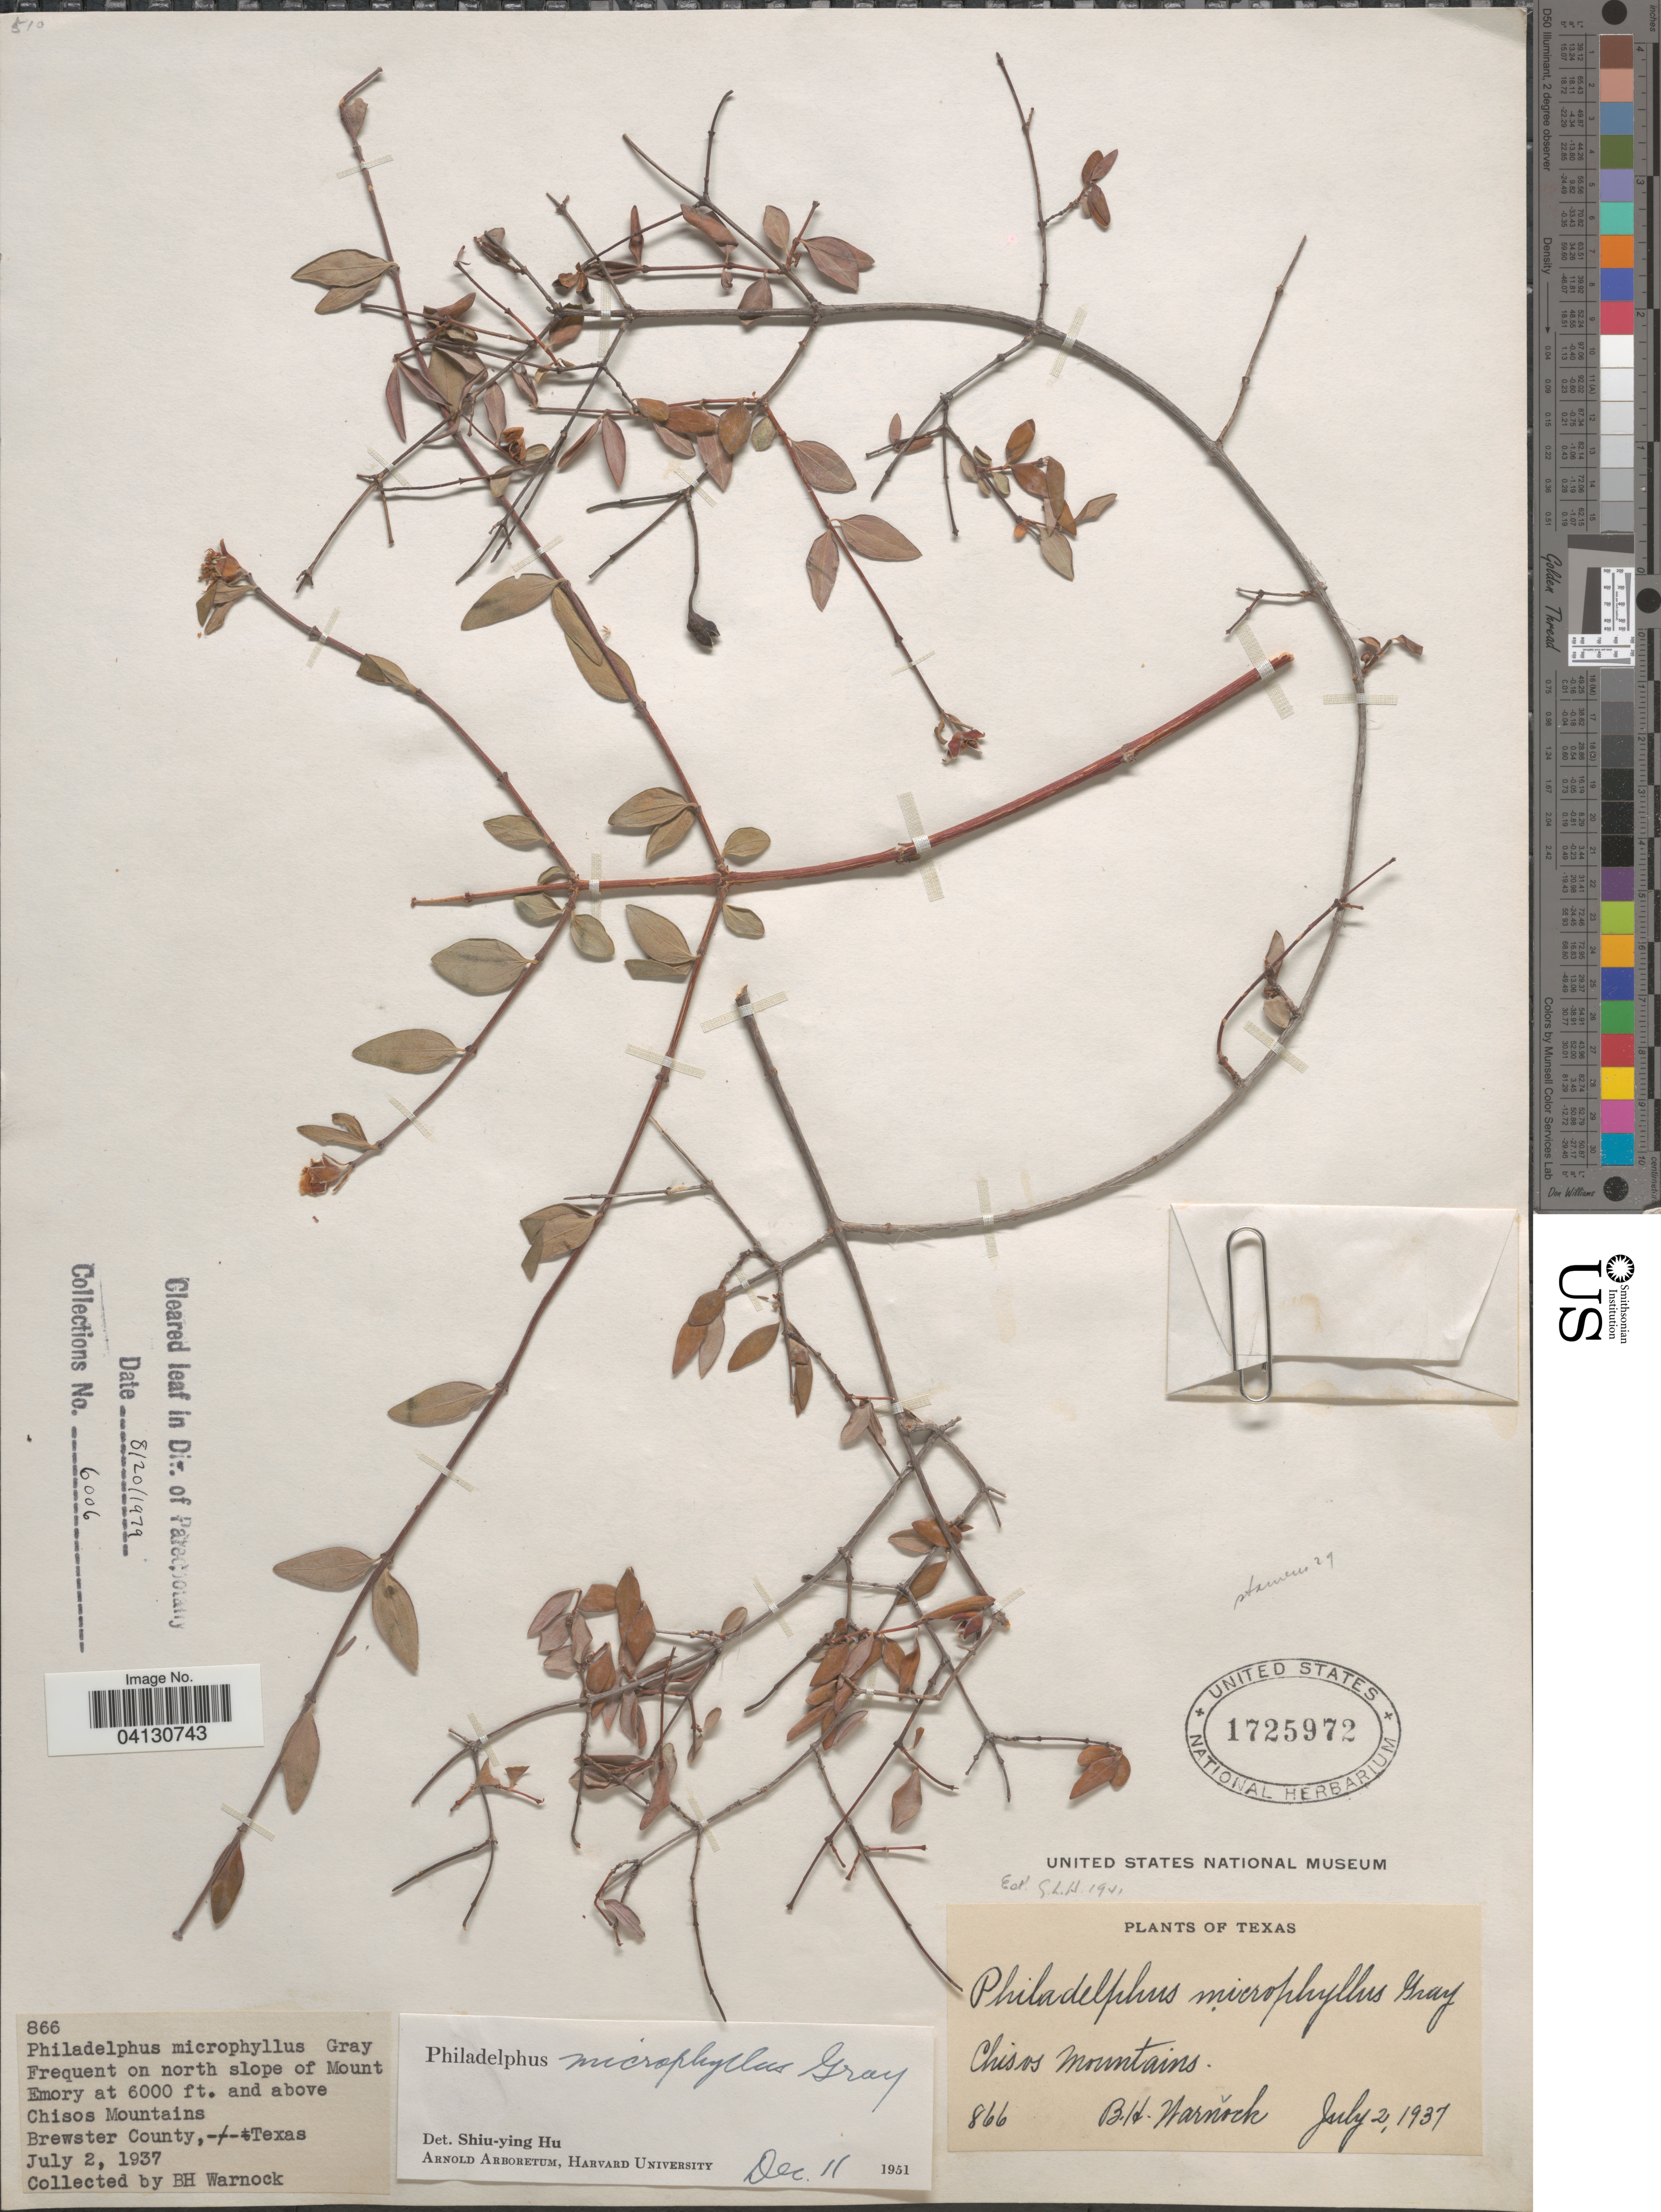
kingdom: Plantae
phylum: Tracheophyta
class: Magnoliopsida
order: Cornales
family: Hydrangeaceae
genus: Philadelphus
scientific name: Philadelphus microphyllus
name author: A. Gray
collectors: B. H. Warnock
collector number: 866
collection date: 1937-07-02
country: United States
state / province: Texas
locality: Frequent on north slope of Mount Emory and above Chisos Mountains. Brewster County.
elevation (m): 1829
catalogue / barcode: US 1725972